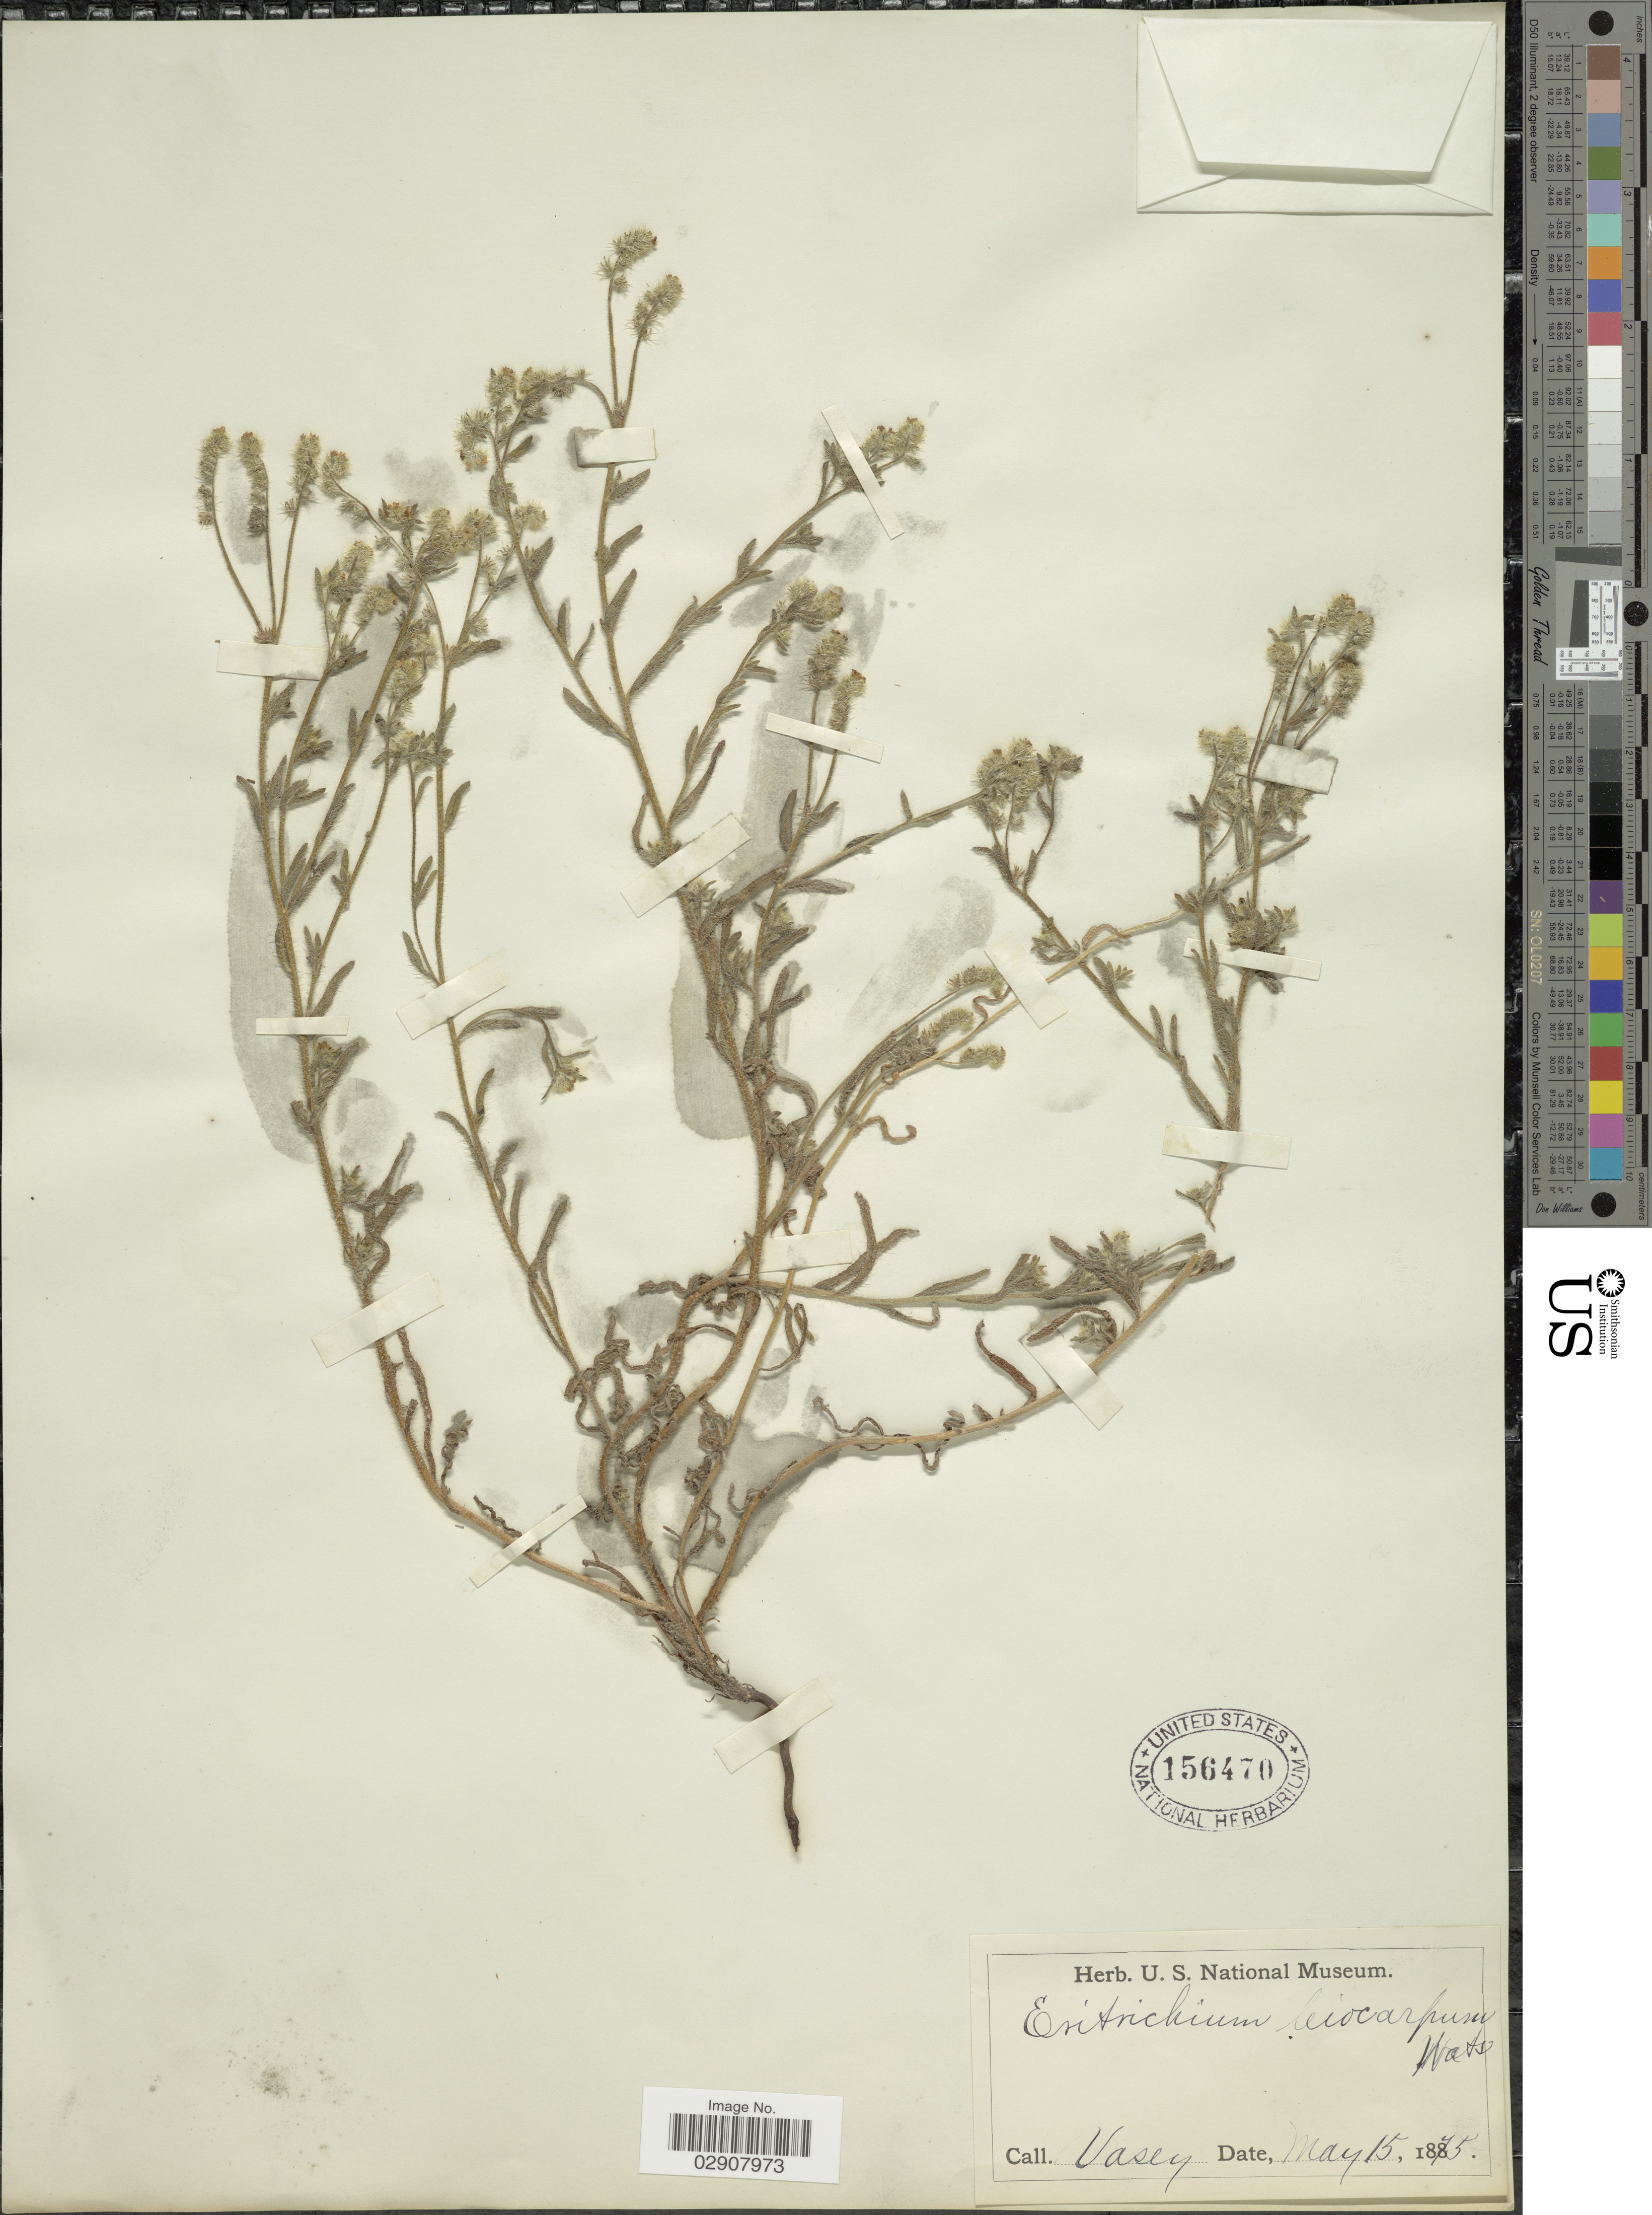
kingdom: Plantae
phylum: Tracheophyta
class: Magnoliopsida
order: Boraginales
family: Boraginaceae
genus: Cryptantha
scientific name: Cryptantha leiocarpa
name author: (Fisch. & C.A. Mey.) Greene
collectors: Vasey, --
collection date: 1875-05-15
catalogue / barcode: US 156470